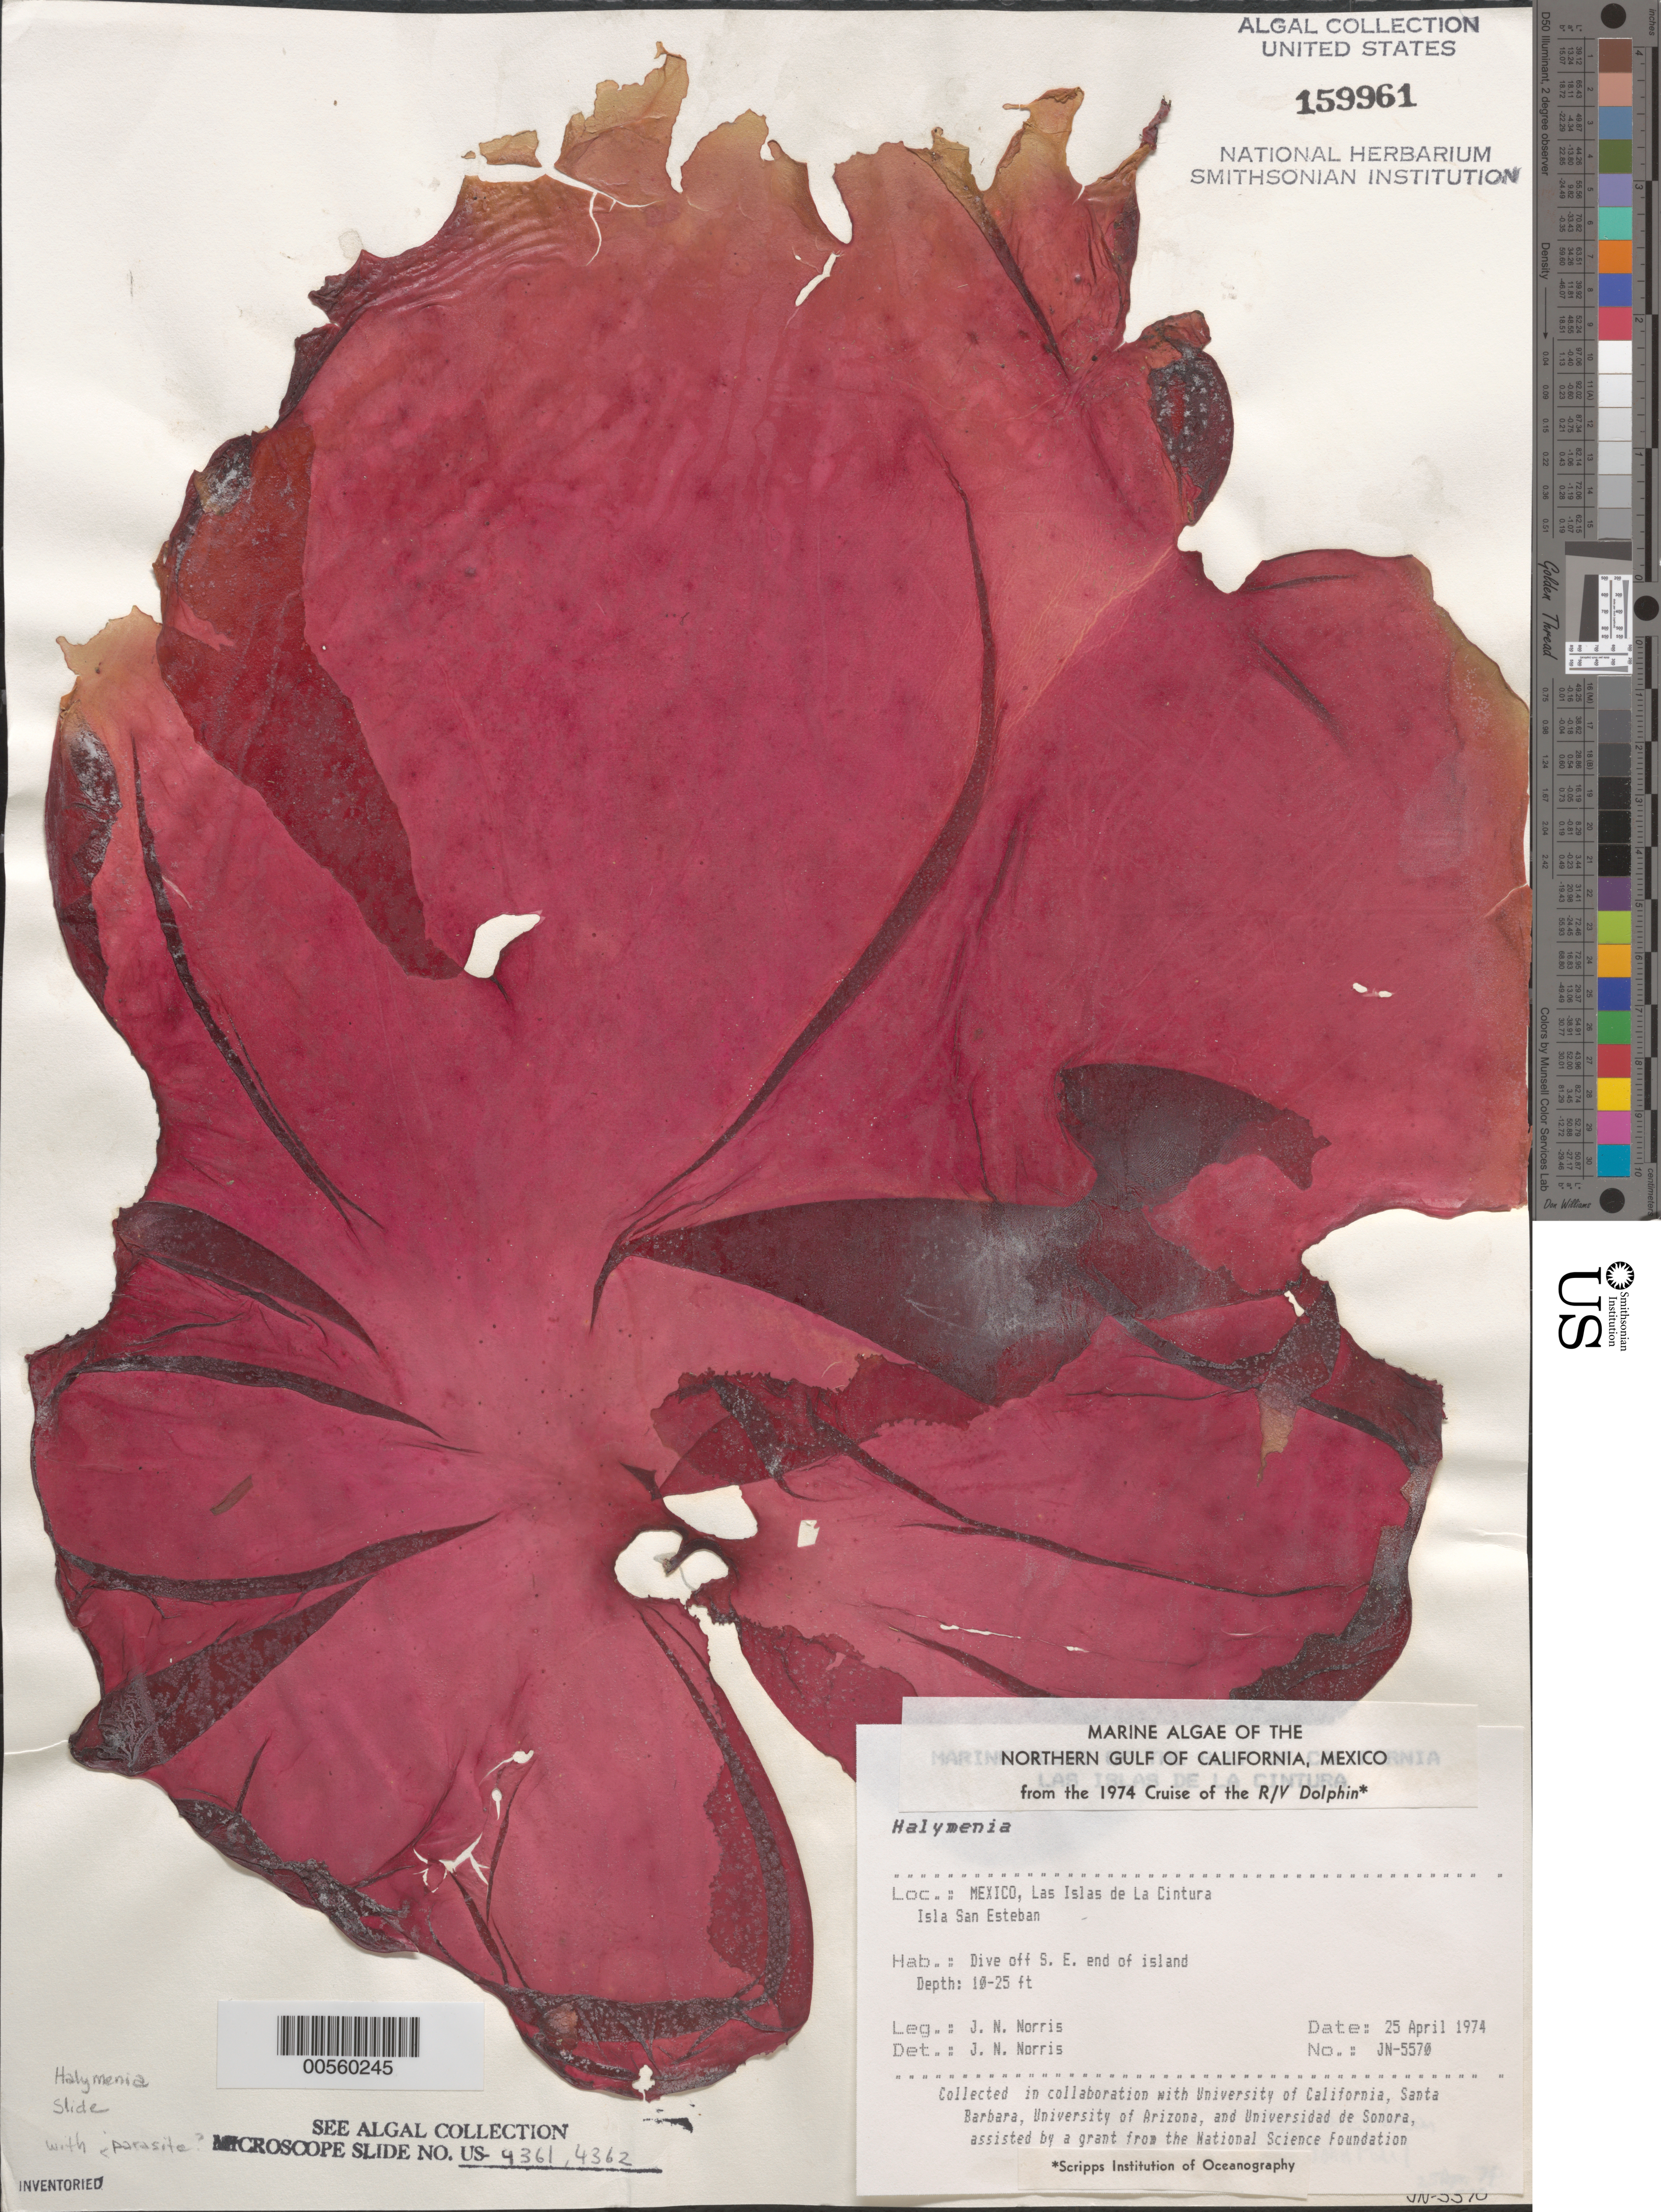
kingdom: Plantae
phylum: Rhodophyta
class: Florideophyceae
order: Halymeniales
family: Halymeniaceae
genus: Halymenia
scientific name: Halymenia sp.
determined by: Norris, James N.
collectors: J. N. Norris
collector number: JN-5570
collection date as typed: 25 Apr 1974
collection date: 1974-04-25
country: Mexico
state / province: Sonora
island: Isla Esteban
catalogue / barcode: US 159961